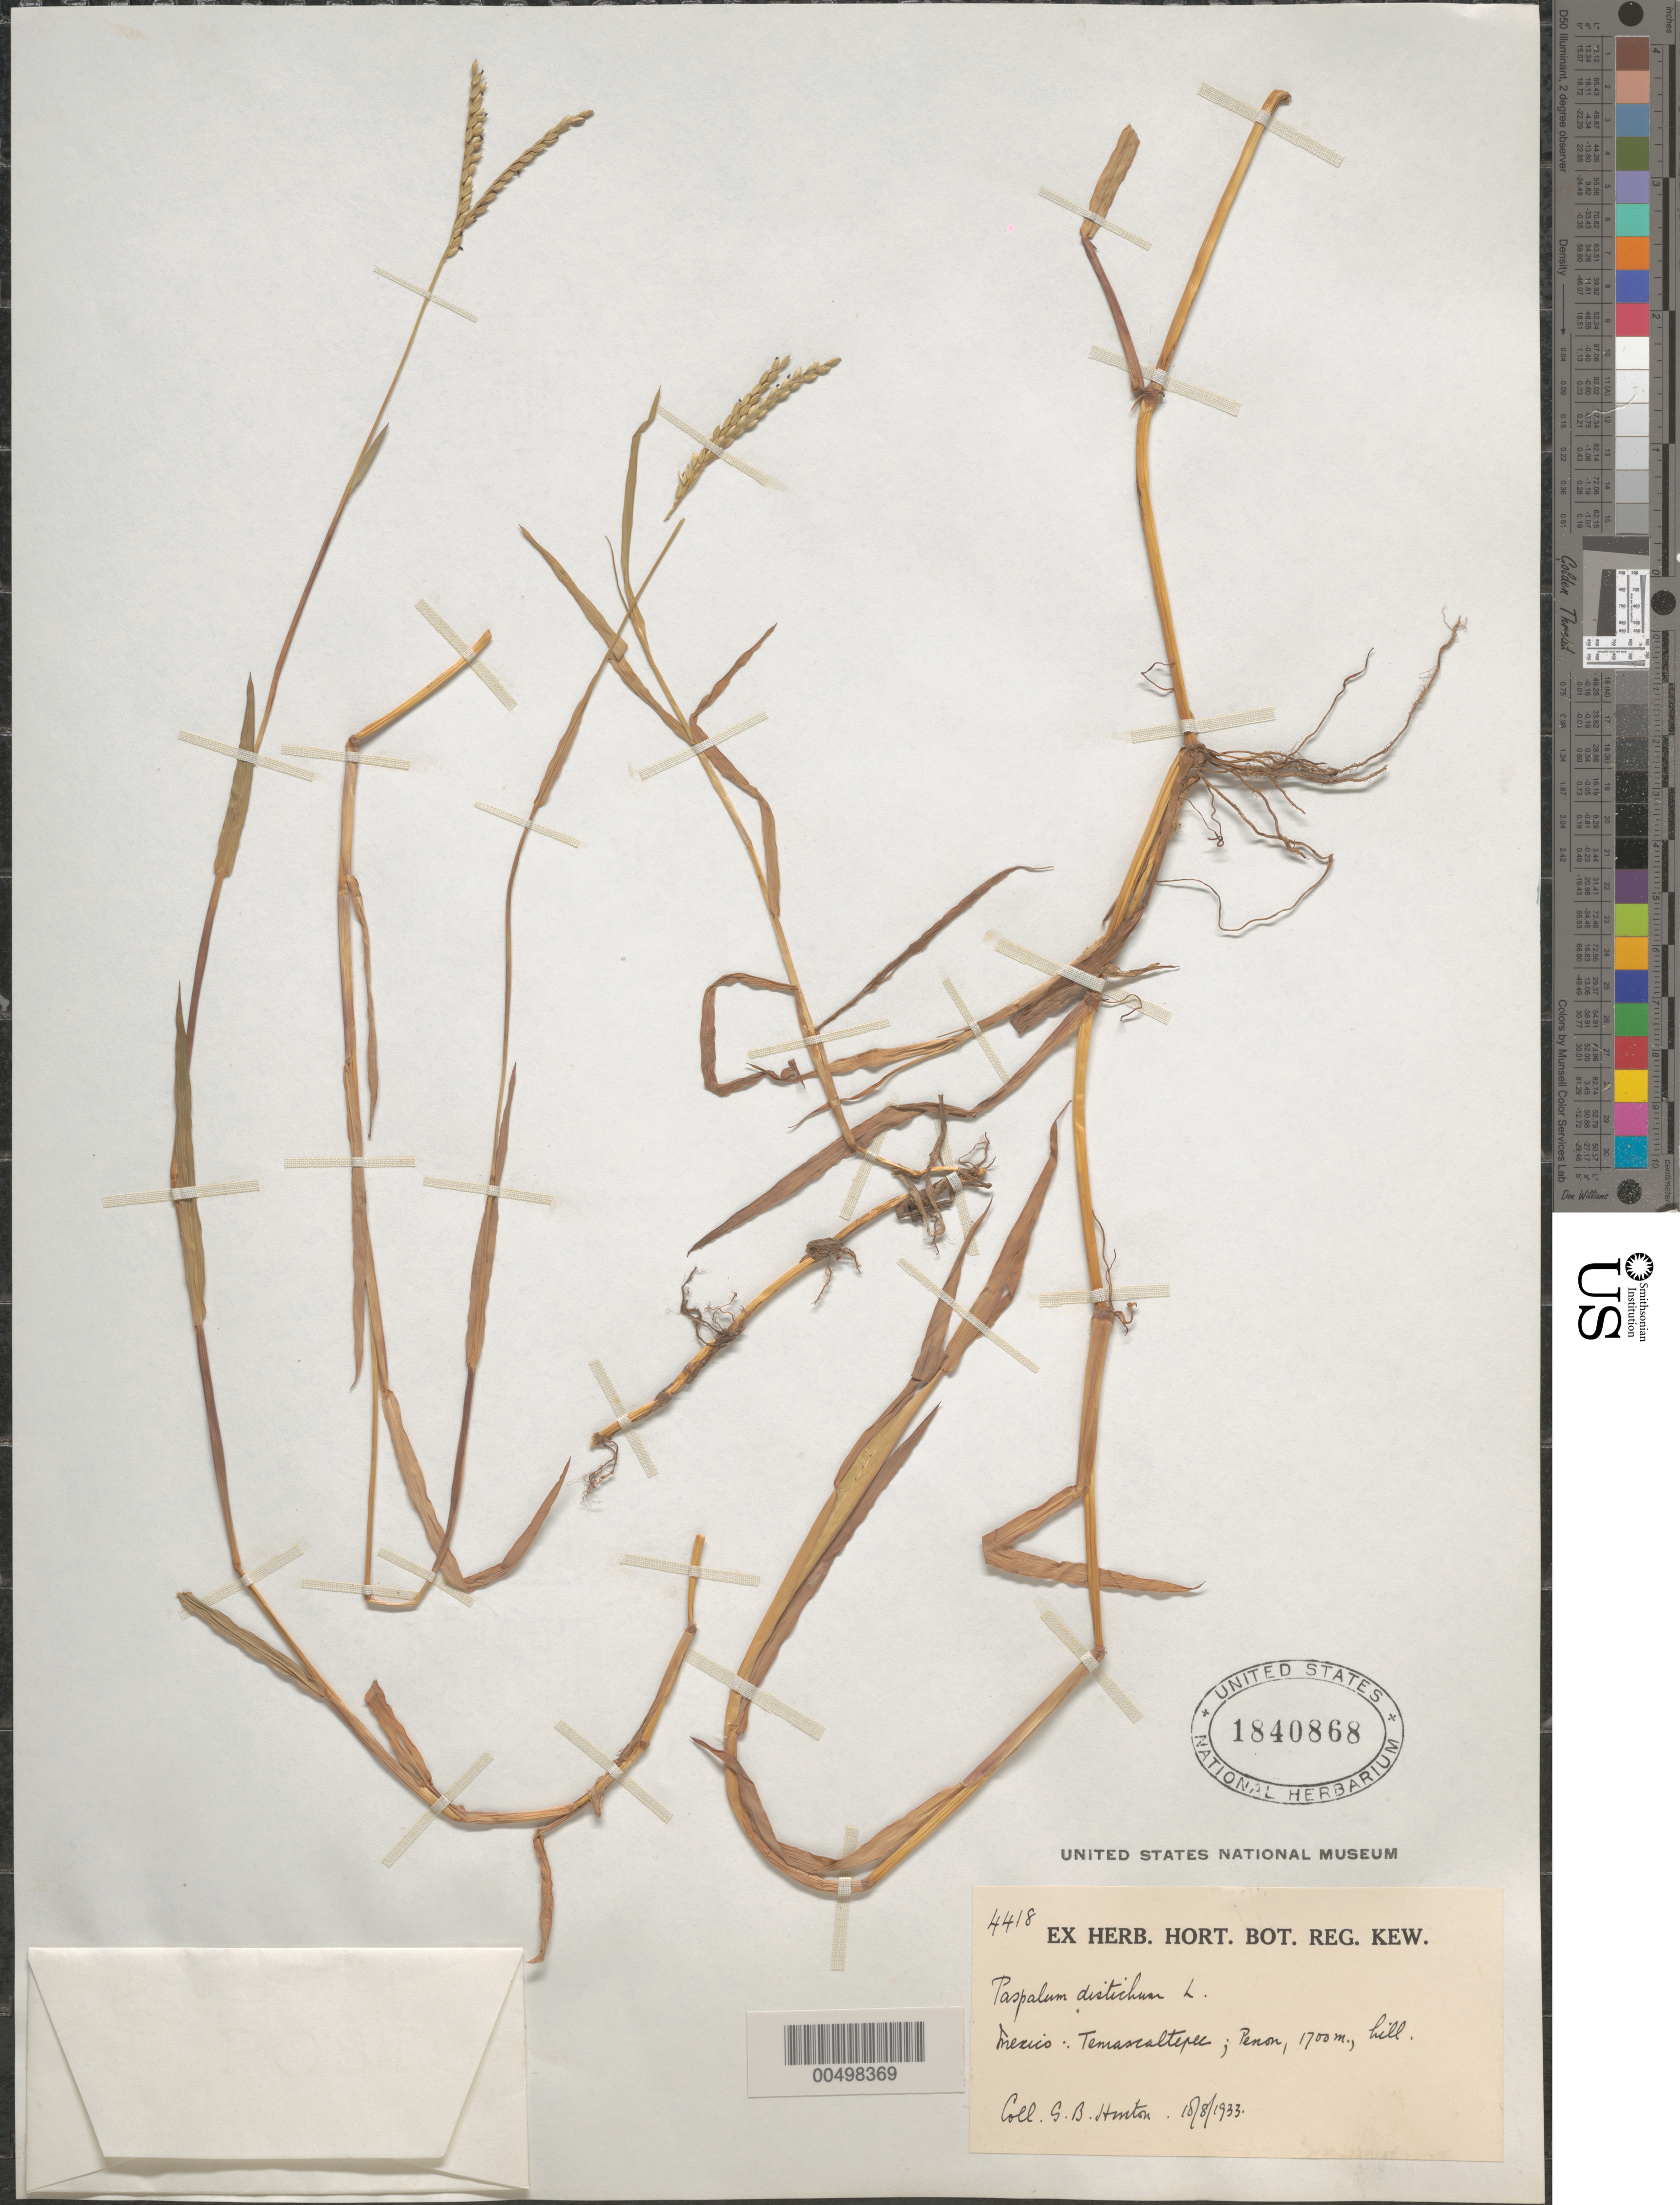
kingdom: Plantae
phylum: Tracheophyta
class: Liliopsida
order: Poales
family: Poaceae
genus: Paspalum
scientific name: Paspalum paspaloides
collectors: G. B. Hinton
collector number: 4418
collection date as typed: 10 Aug 1933 or 8 Oct 1933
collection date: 1933-08-10 or 1933-10-08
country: Mexico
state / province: México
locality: Temascaltepec, Penon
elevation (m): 1700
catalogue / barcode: US 1840868